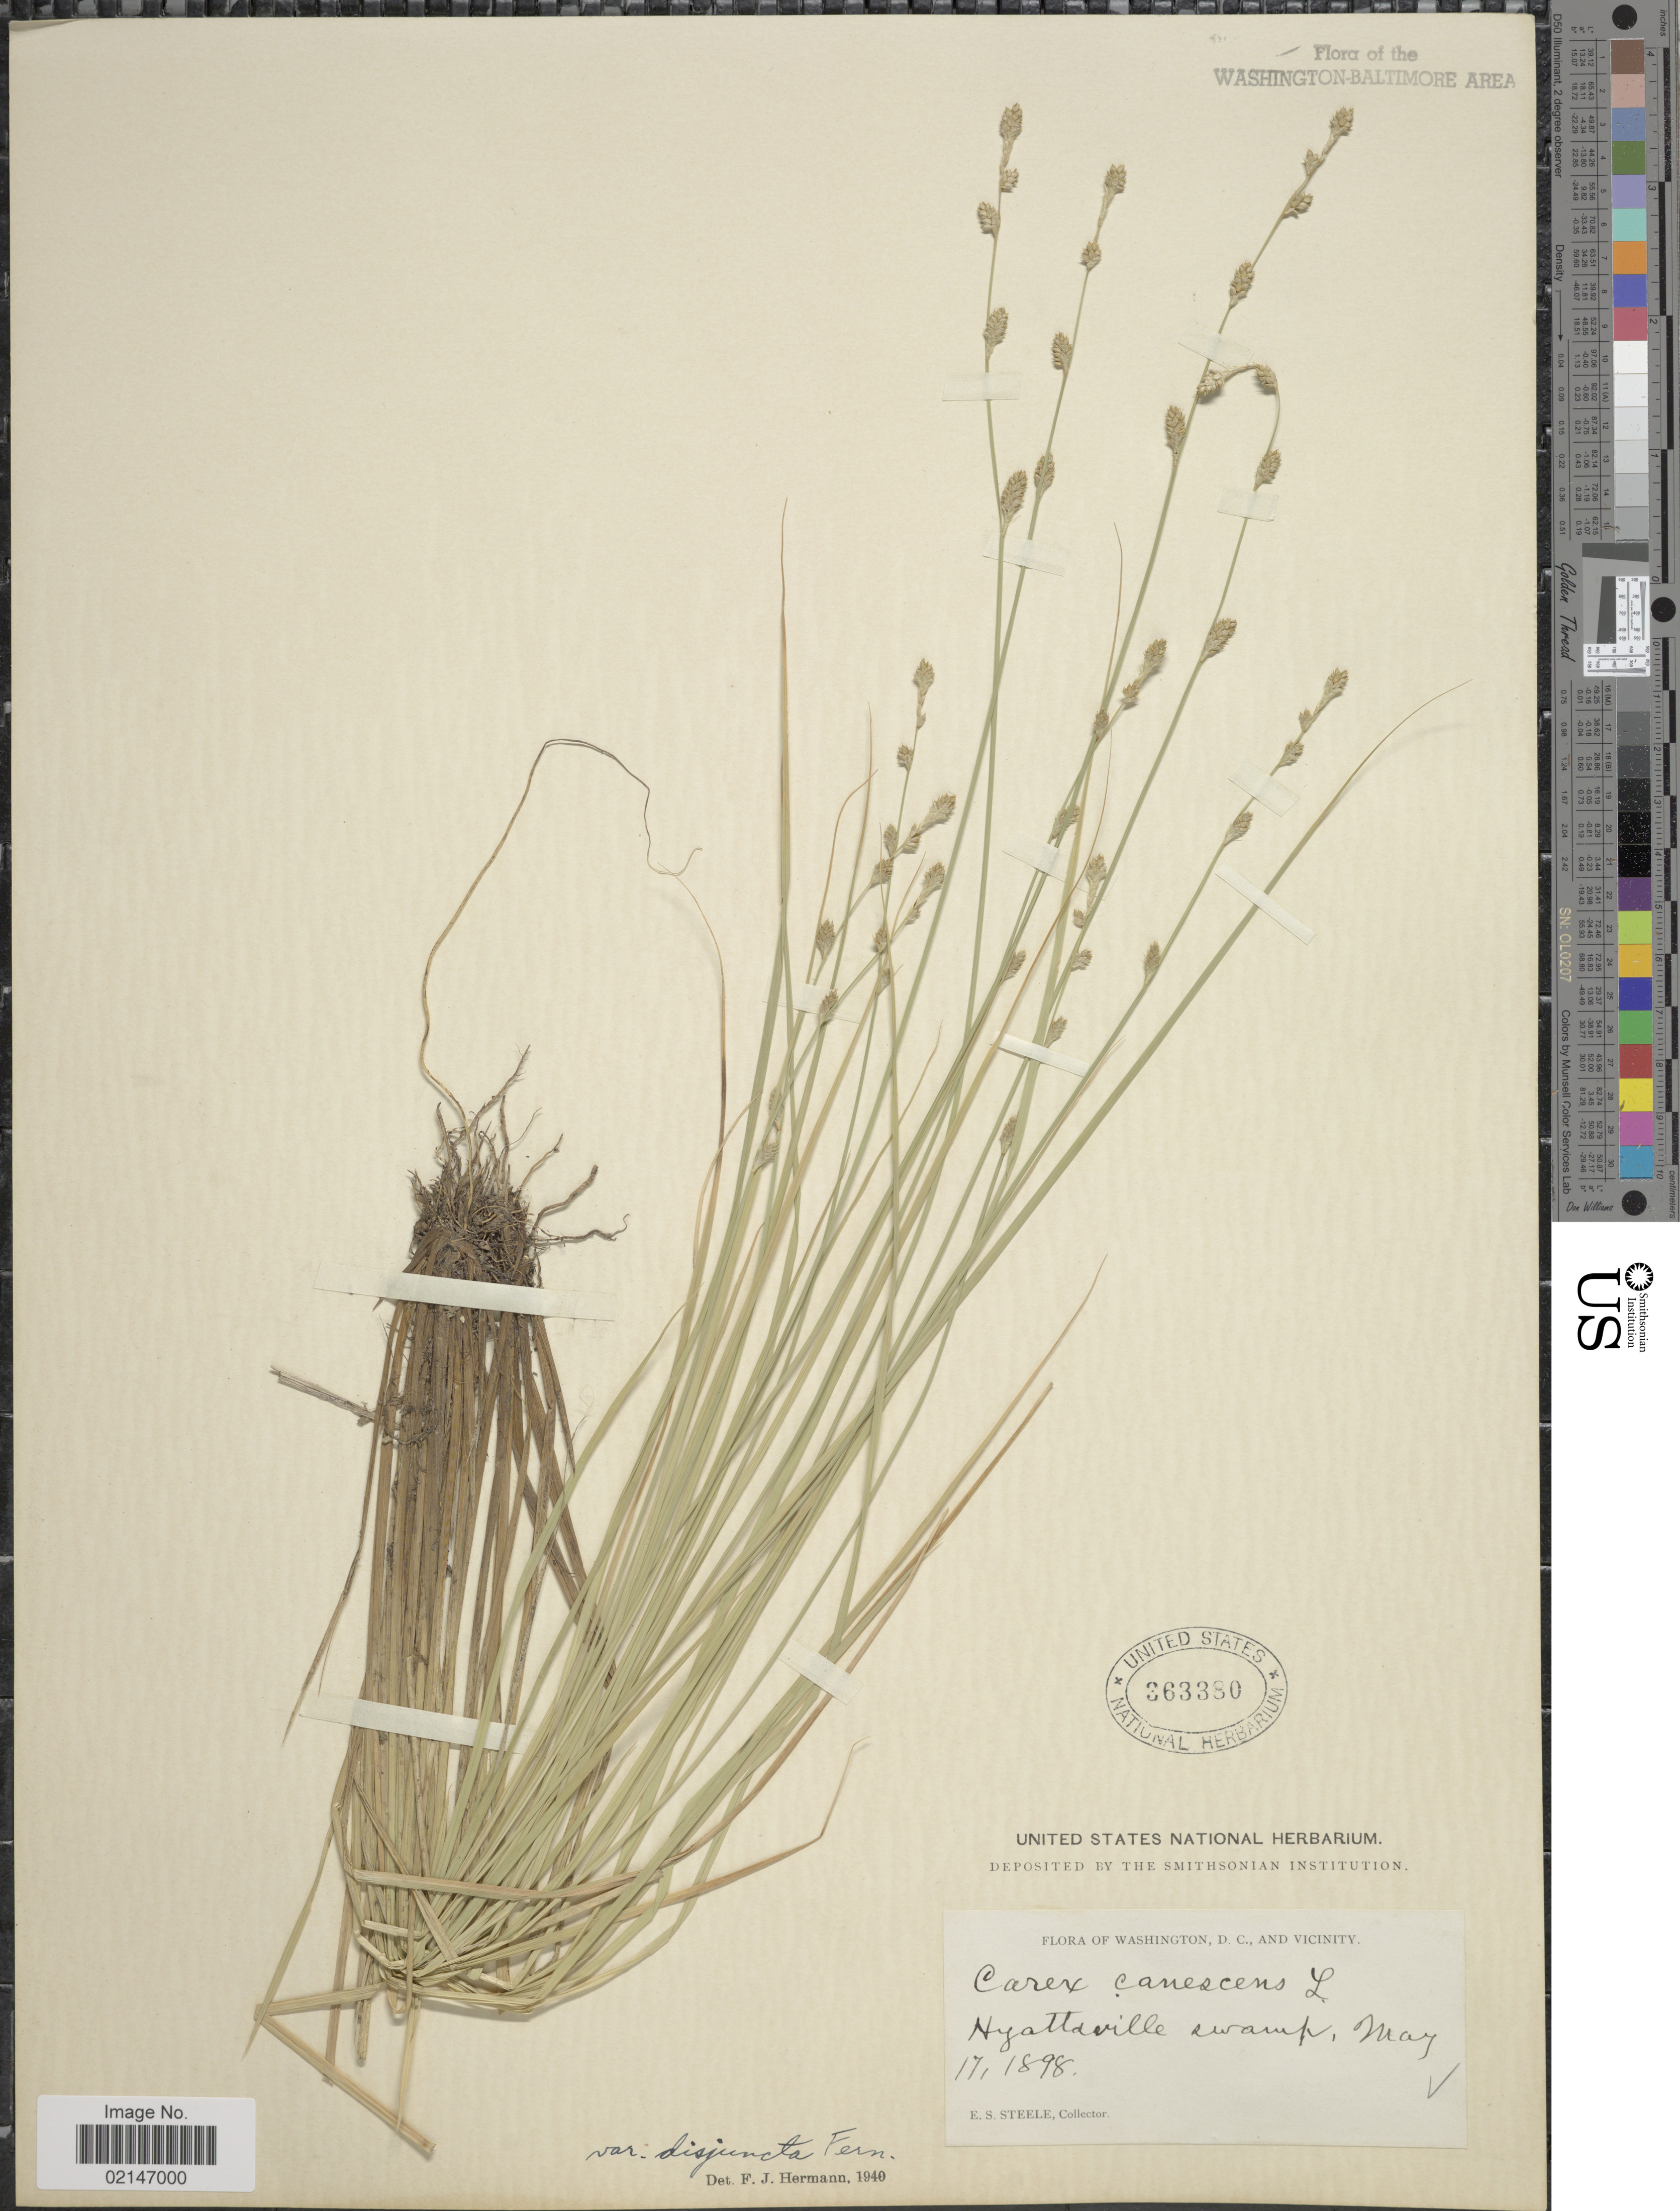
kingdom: Plantae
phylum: Tracheophyta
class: Liliopsida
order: Poales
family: Cyperaceae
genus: Carex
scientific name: Carex canescens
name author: L.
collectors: E. Steele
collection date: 1898-05-17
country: United States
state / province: Washington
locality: Washington, D.C., and vicinity, Hyattaville swamp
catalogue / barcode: US 363380